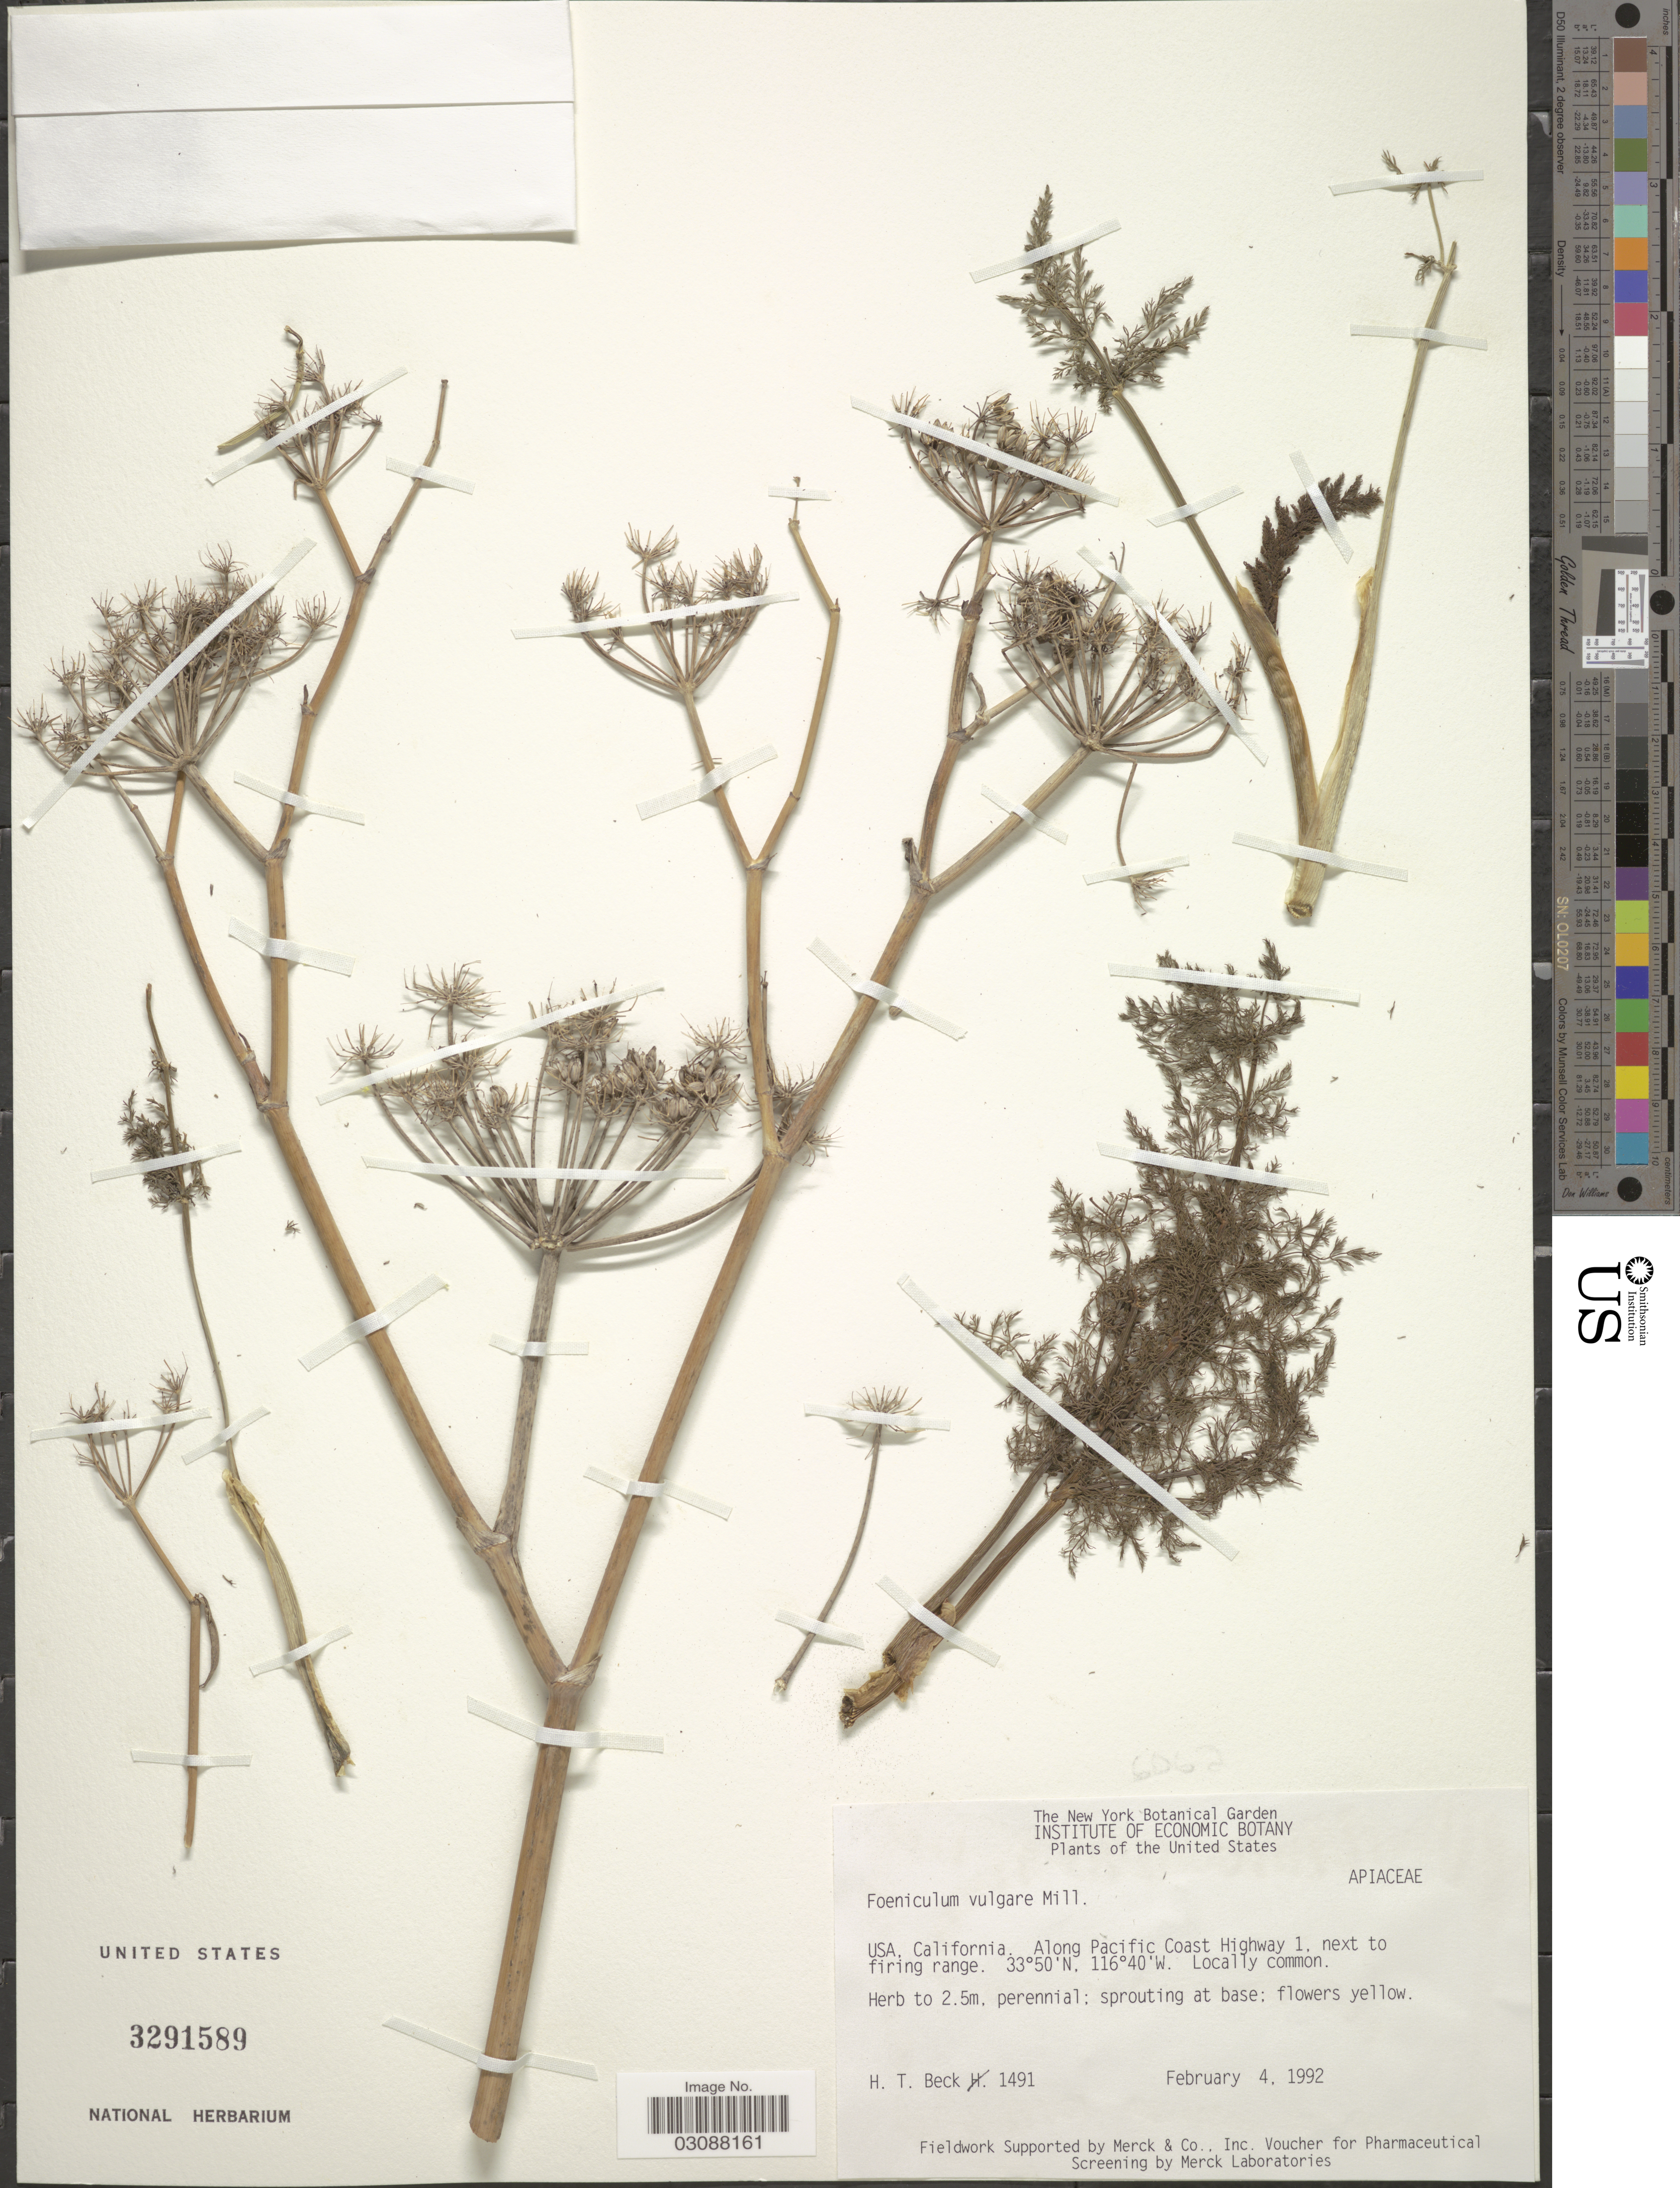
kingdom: Plantae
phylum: Tracheophyta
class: Magnoliopsida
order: Apiales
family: Apiaceae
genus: Foeniculum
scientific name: Foeniculum vulgare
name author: Mill.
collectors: H. T. Beck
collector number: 1491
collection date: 1992-02-04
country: United States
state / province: California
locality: Along Pacific Coast Highway 1. next to firing range.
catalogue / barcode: US 3291589